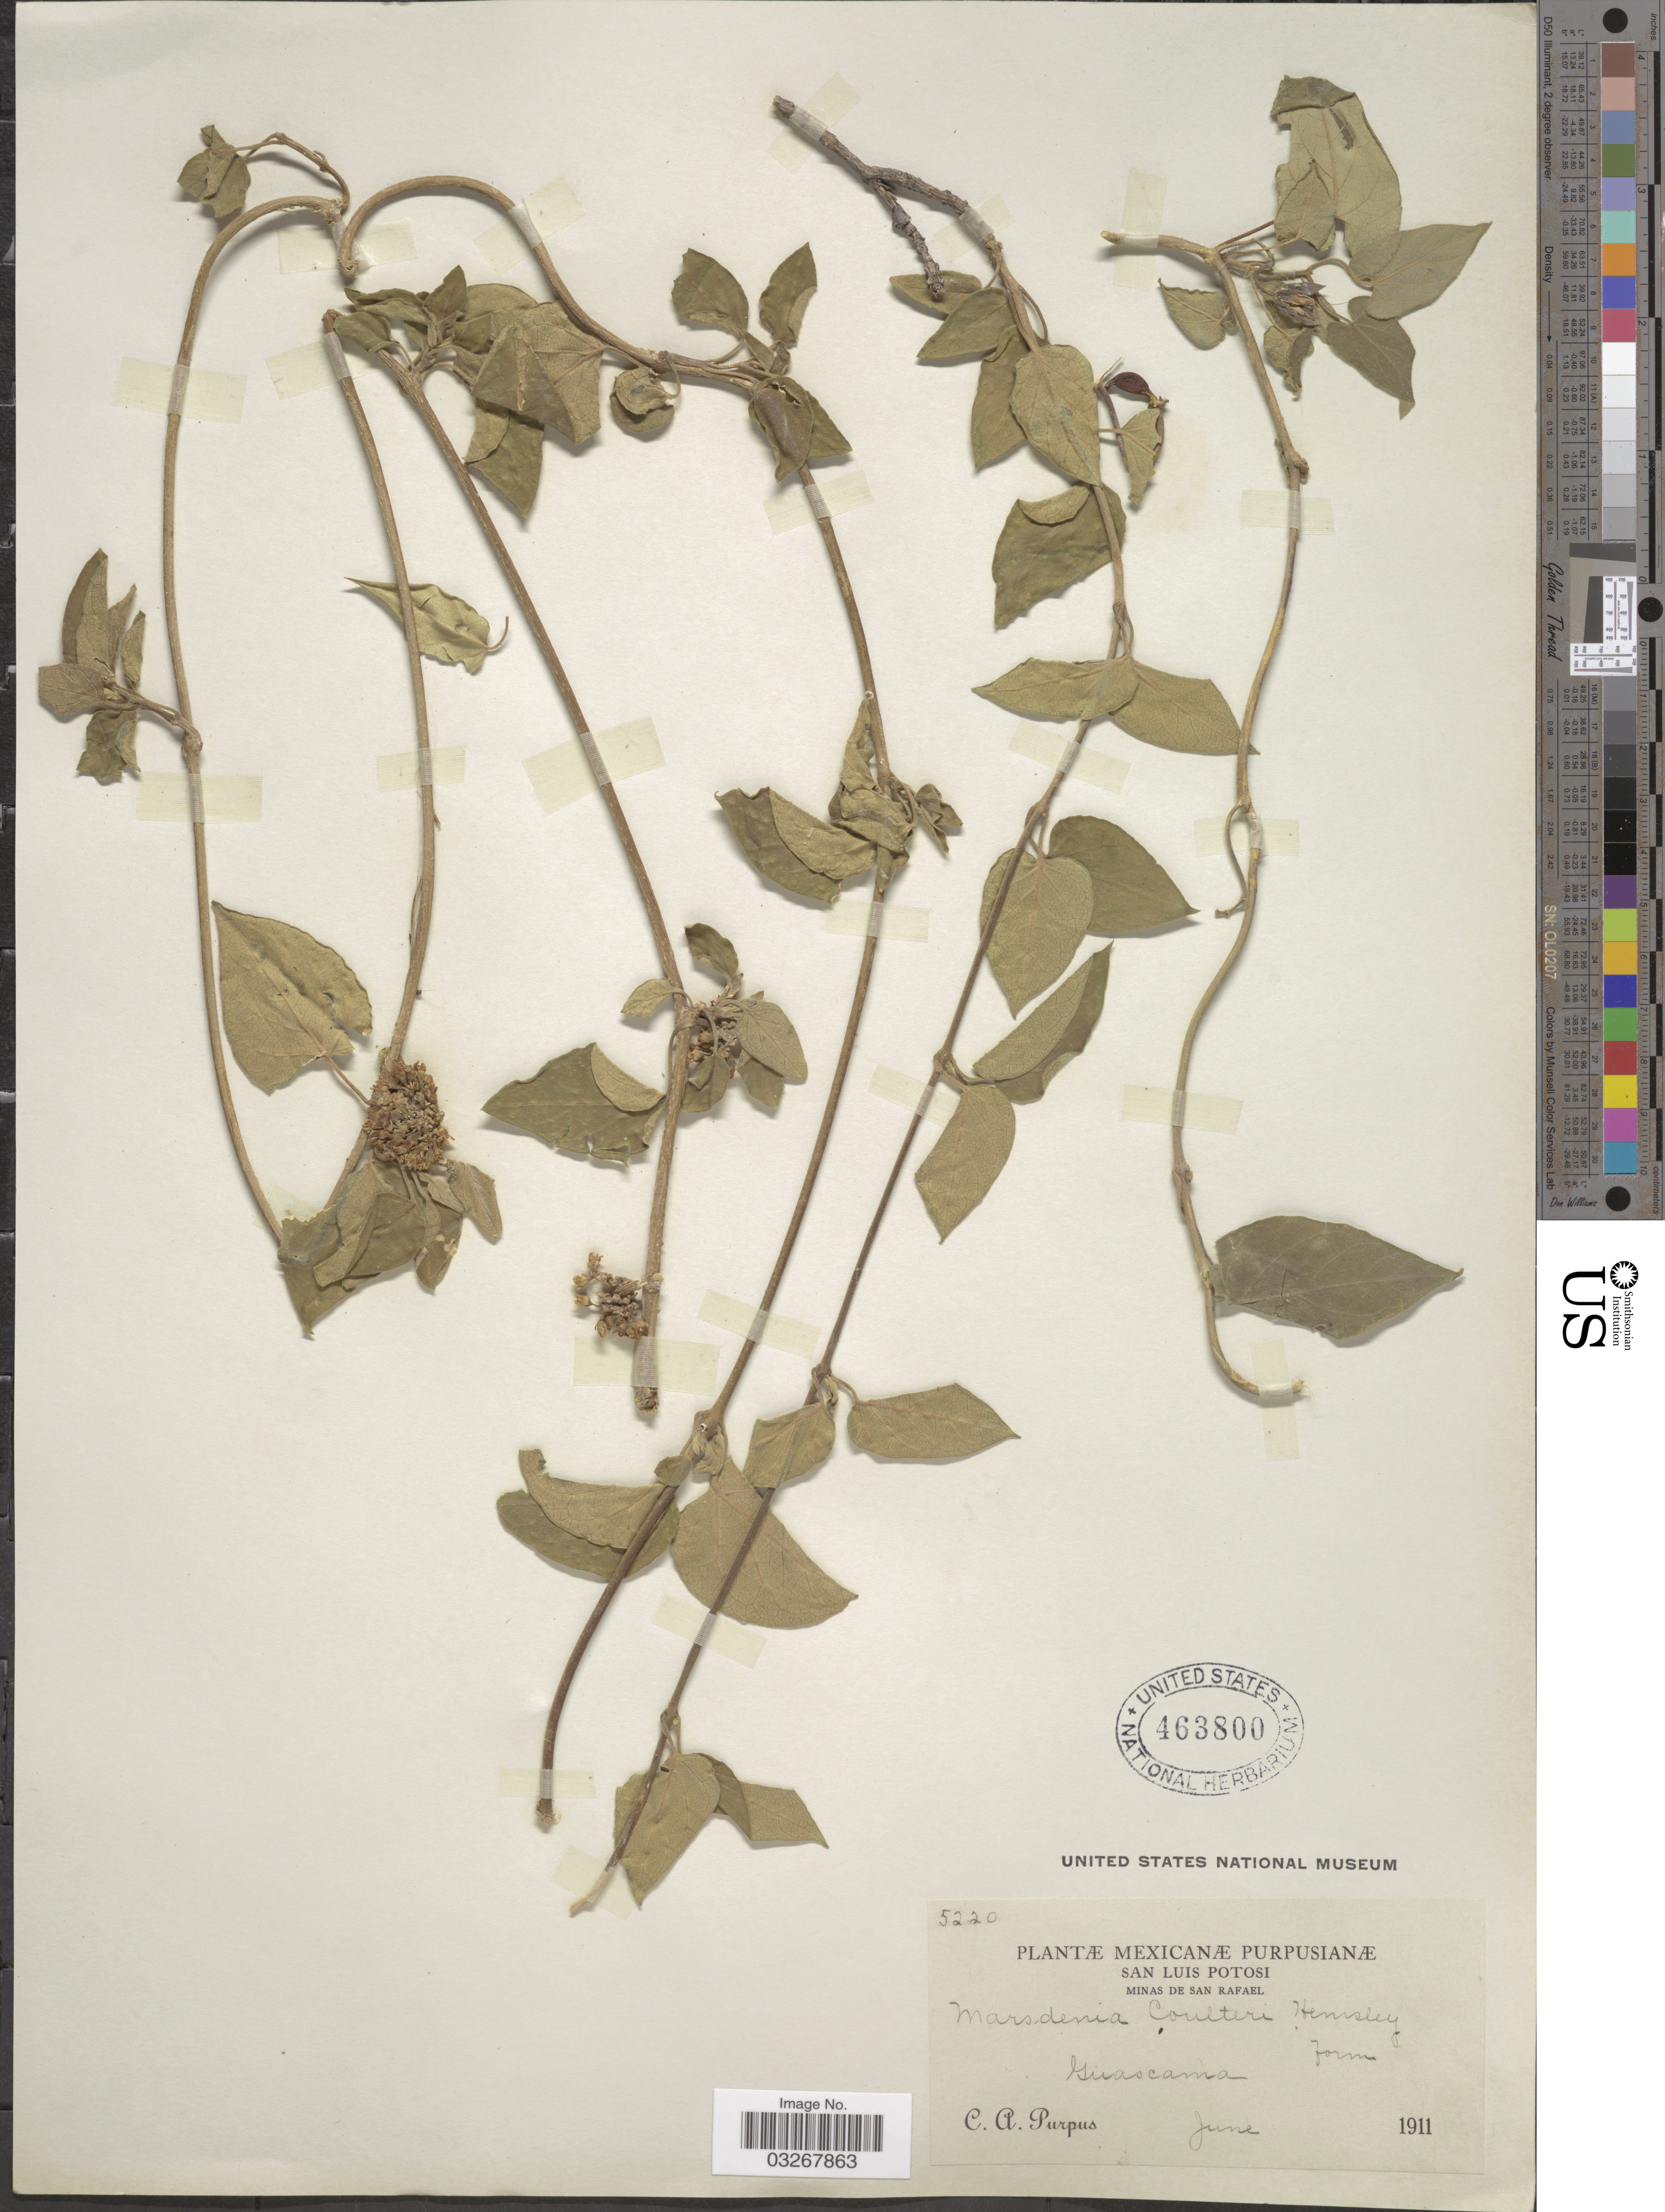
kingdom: Plantae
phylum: Tracheophyta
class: Magnoliopsida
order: Gentianales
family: Apocynaceae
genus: Marsdenia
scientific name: Marsdenia coulteri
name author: Hemsl.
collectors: C. A. Purpus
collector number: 5220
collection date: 1911-06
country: Mexico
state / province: San Luis Potosí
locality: Minas de San Rafael. Guascama.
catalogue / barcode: US 463800